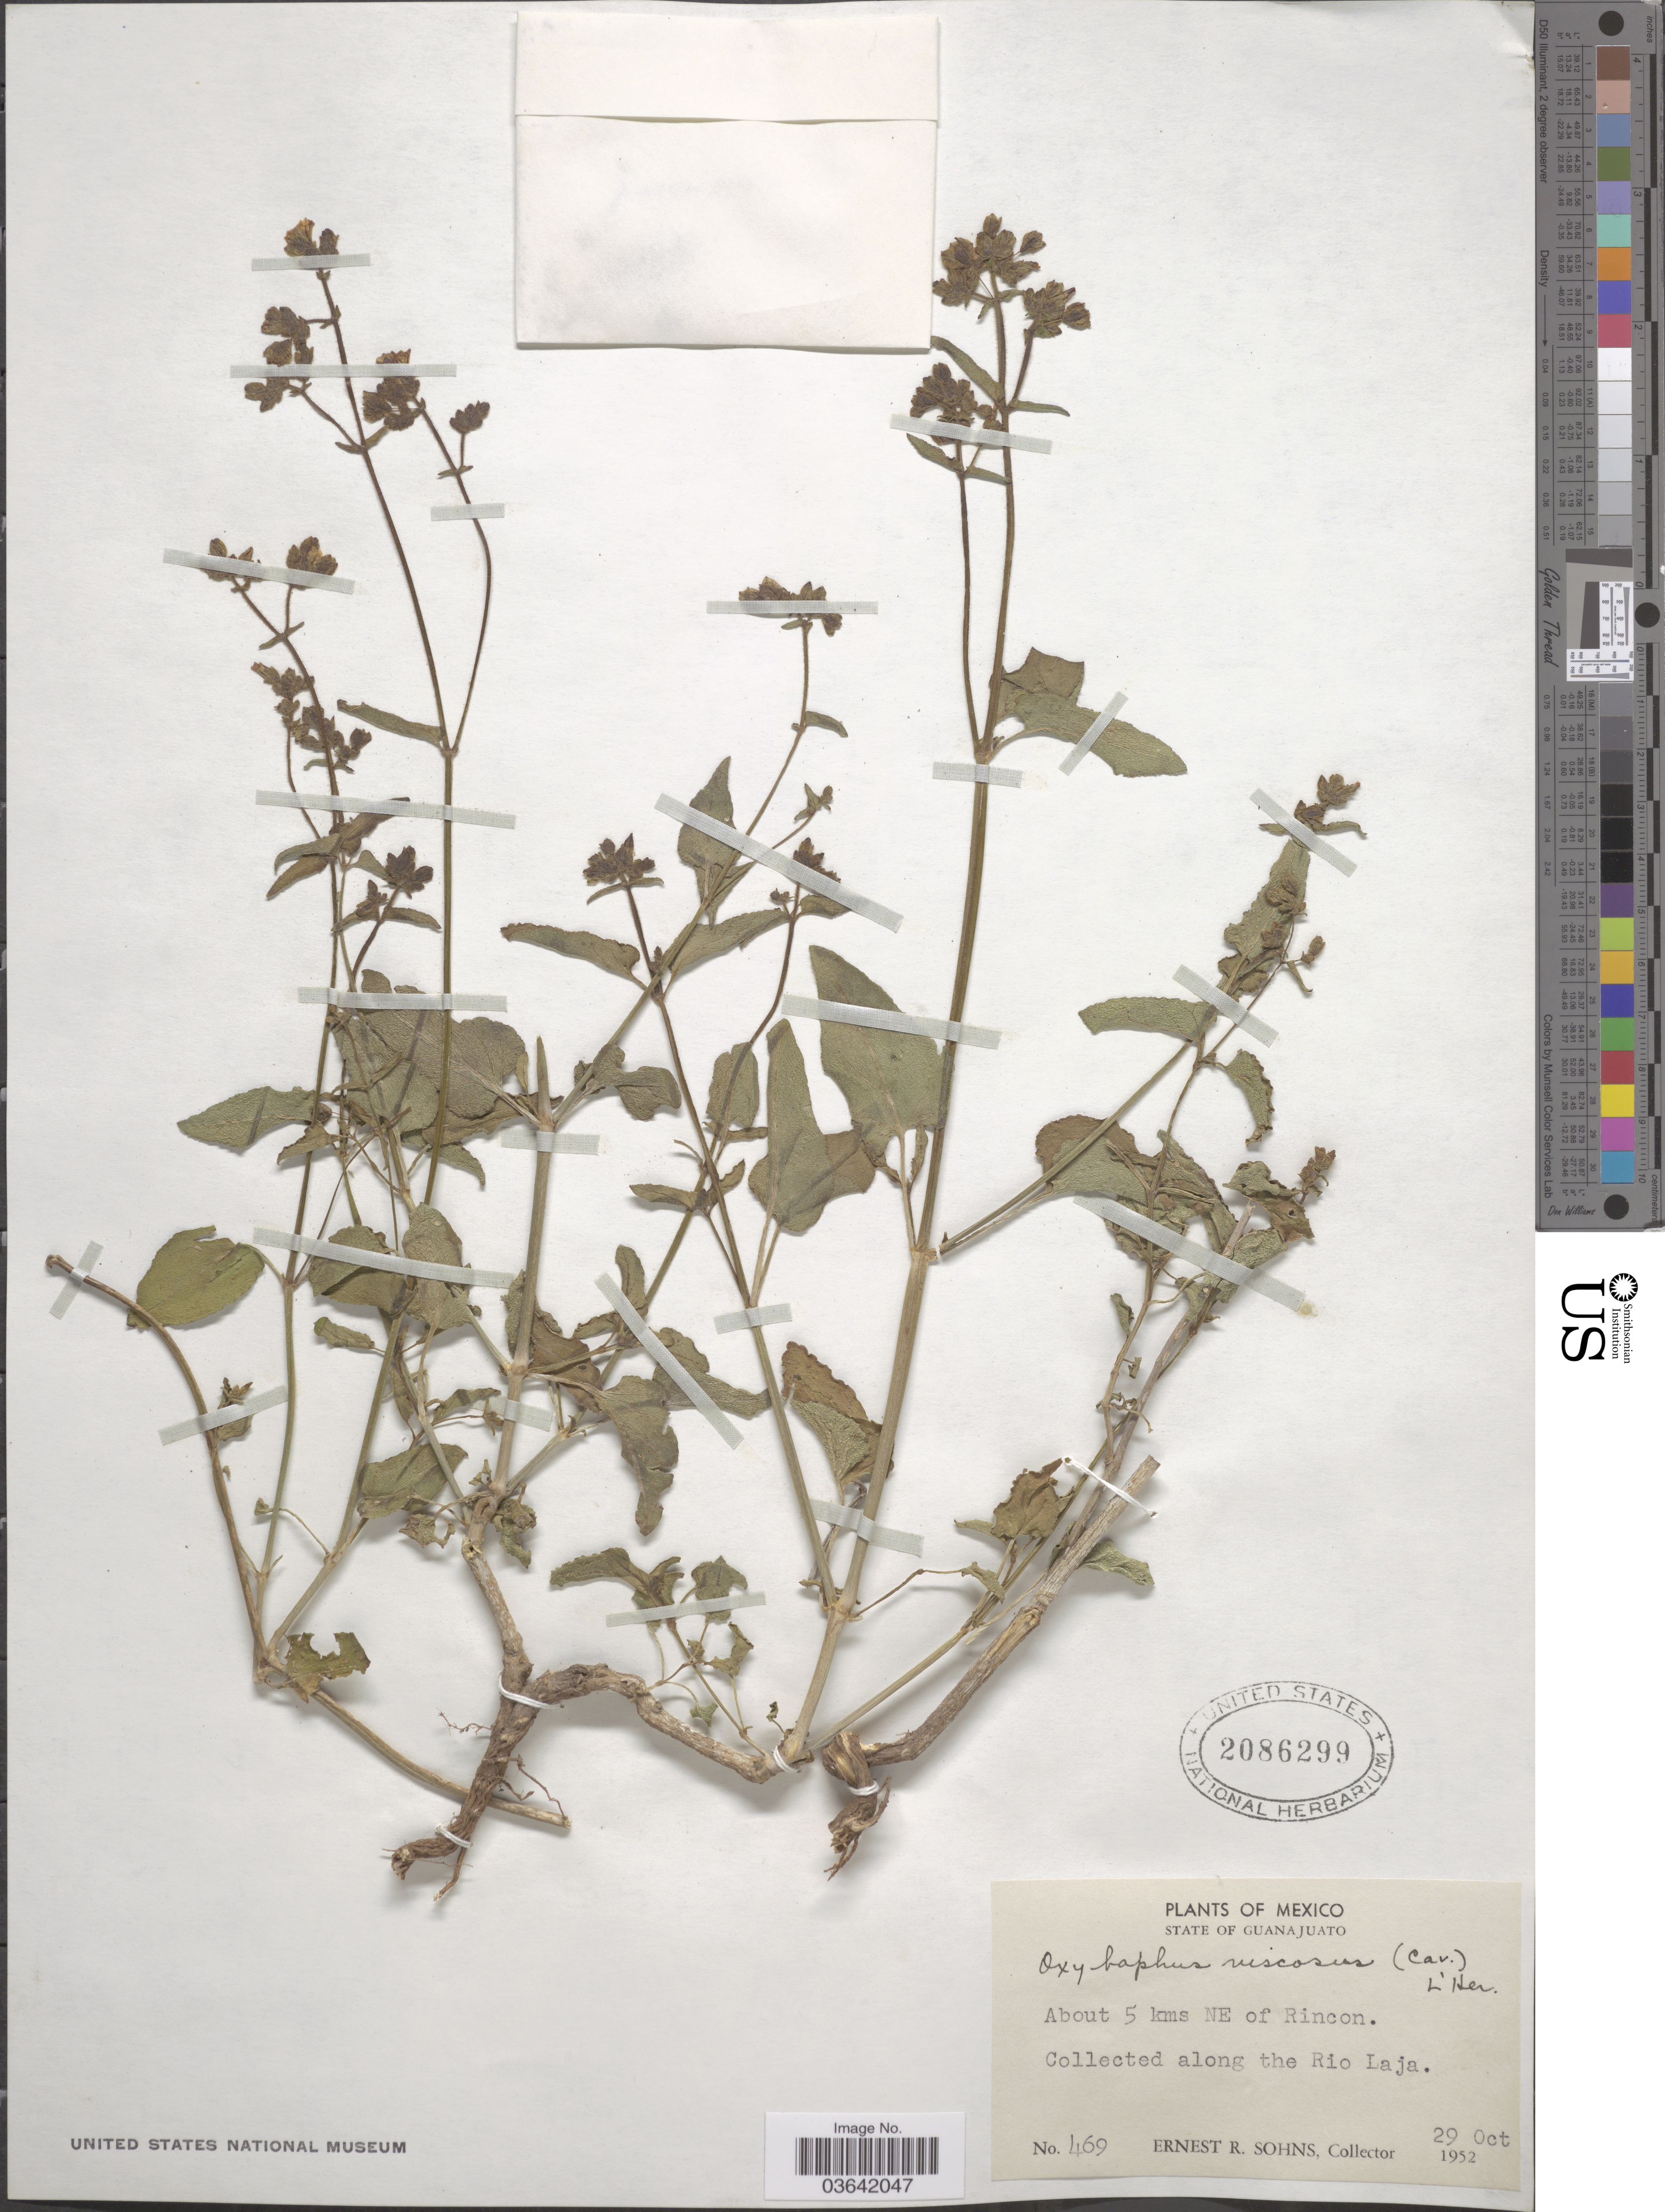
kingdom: Plantae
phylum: Tracheophyta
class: Magnoliopsida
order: Caryophyllales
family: Nyctaginaceae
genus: Mirabilis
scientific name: Mirabilis viscosa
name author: Cav.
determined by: Strong, Mark T., (BOT), Smithsonian Institution - National Museum of Natural History (UNITED STATES)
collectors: E. R. Sohns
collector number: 469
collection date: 1952-10-29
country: Mexico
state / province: Guanajuato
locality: About 5 kms NE of Rincon. Collected along the Rio Laja.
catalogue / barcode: US 2086299